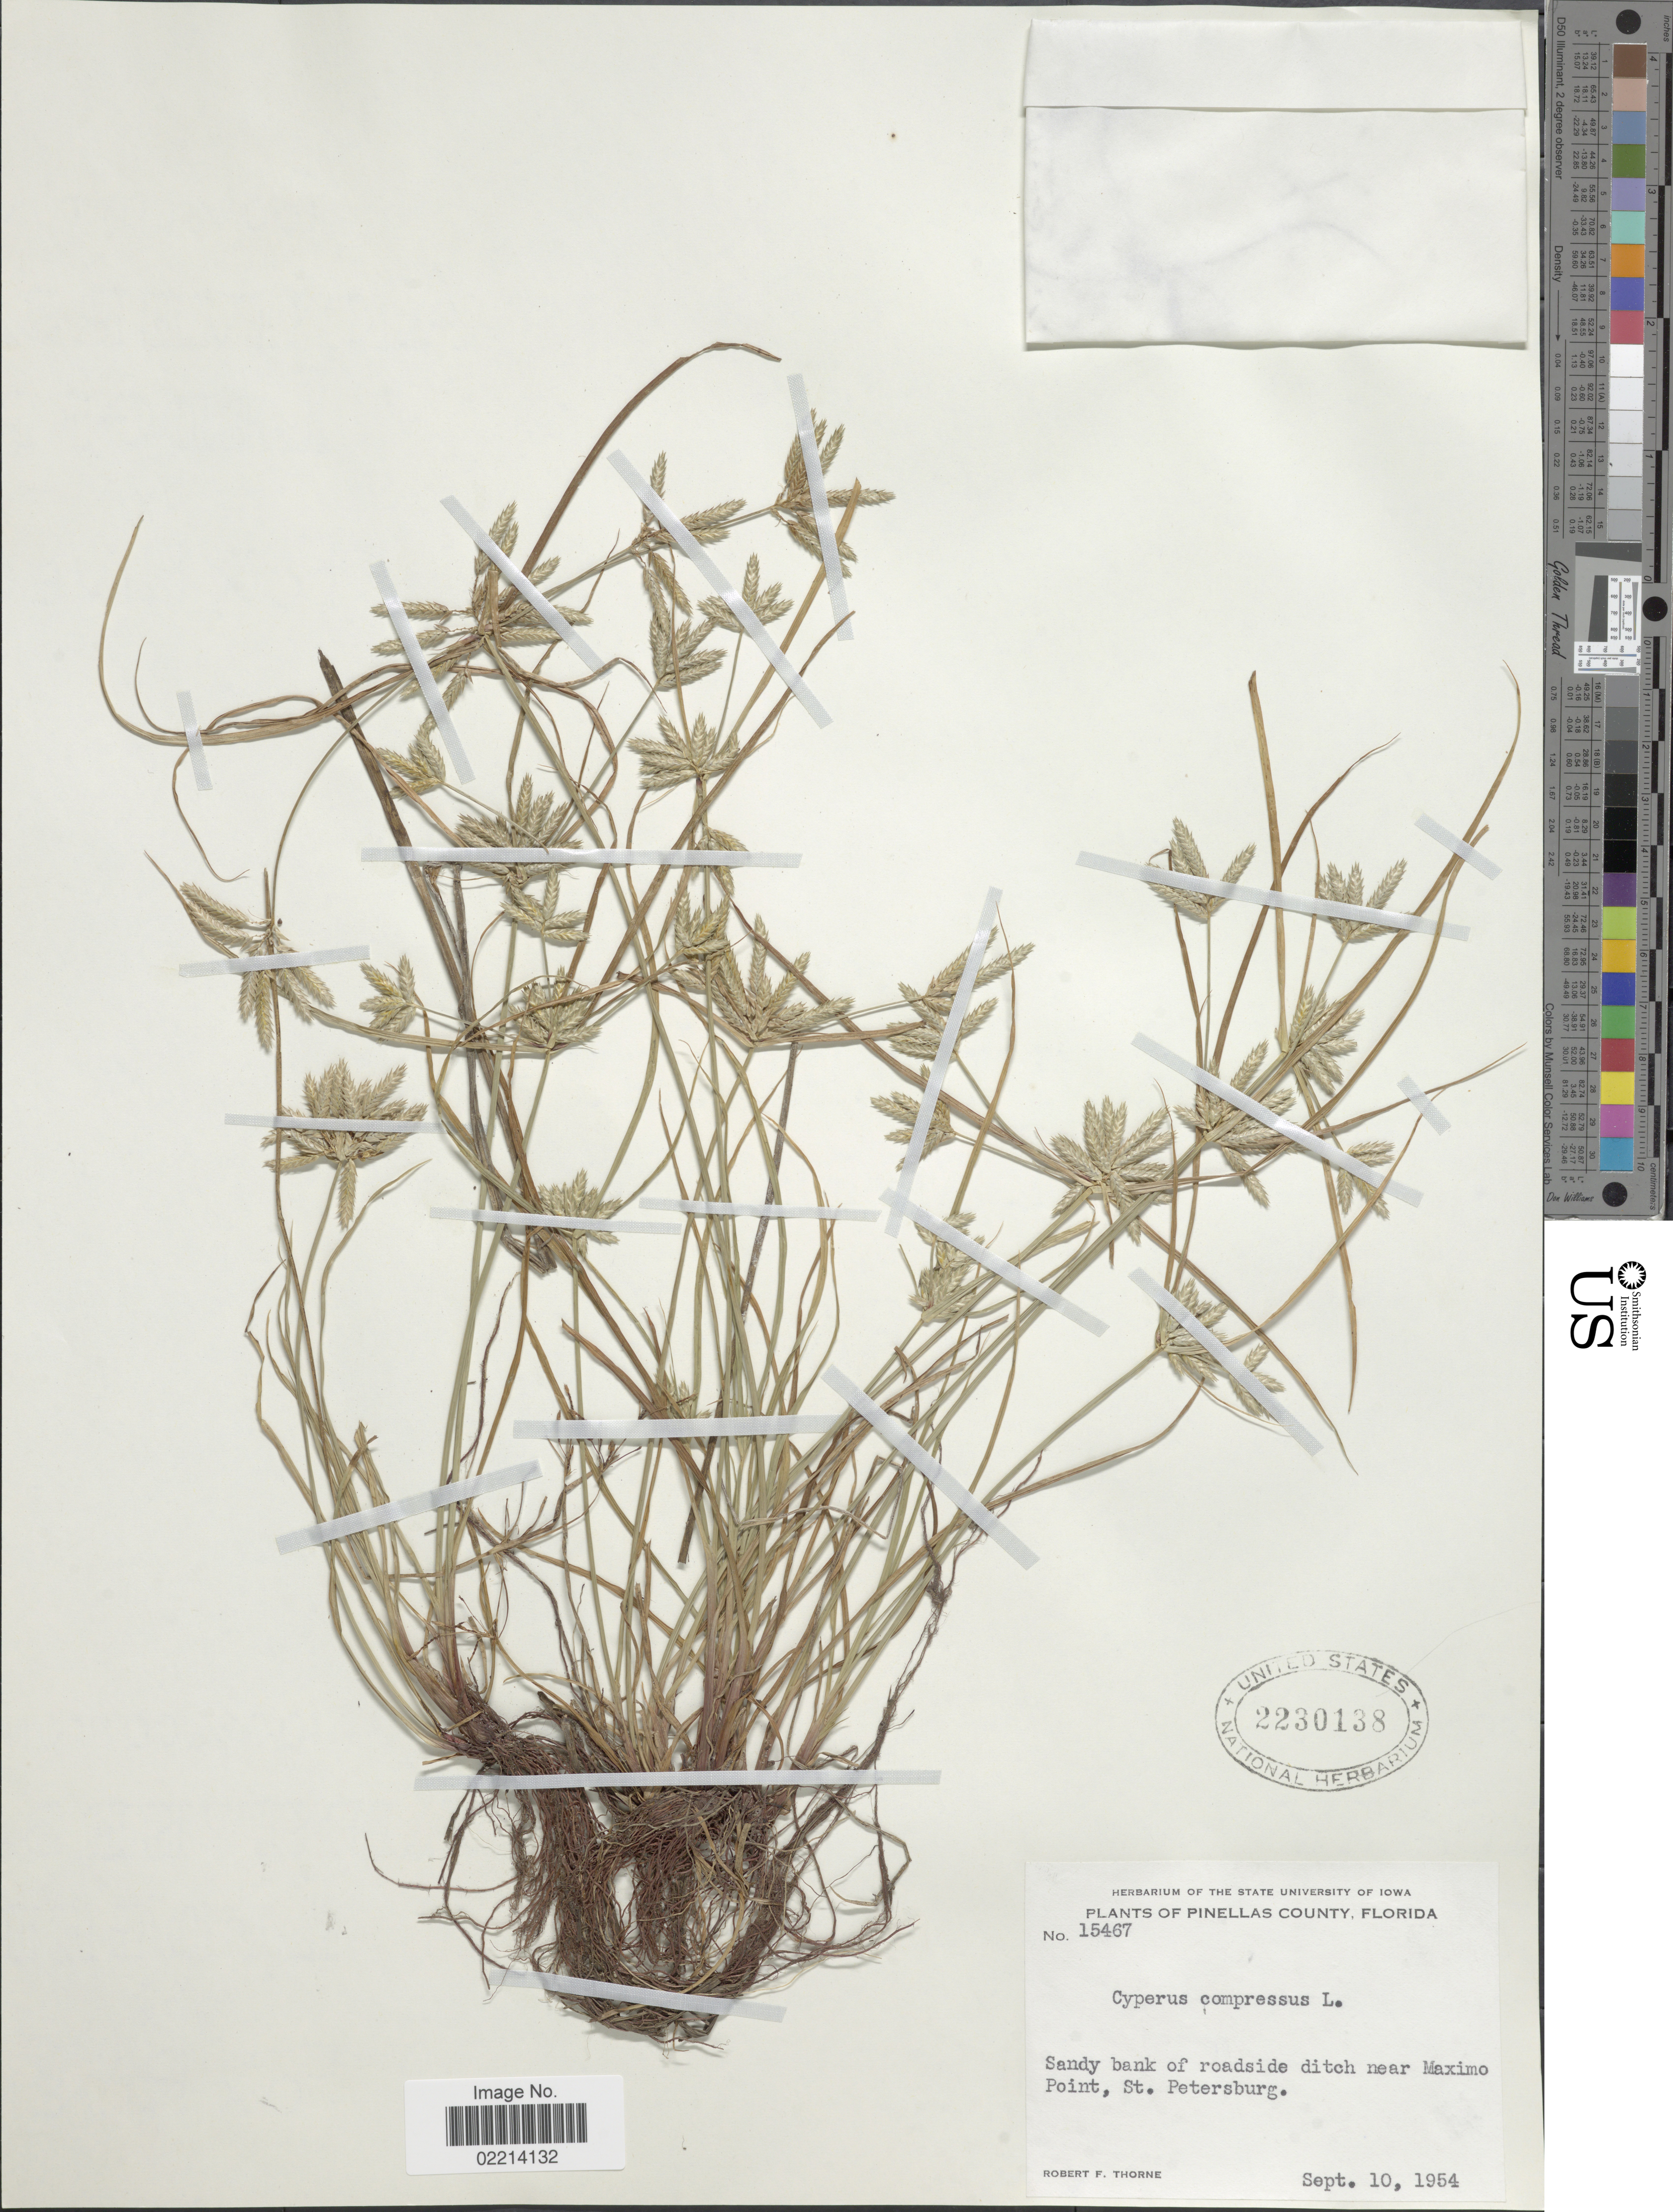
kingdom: Plantae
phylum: Tracheophyta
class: Liliopsida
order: Poales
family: Cyperaceae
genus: Cyperus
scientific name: Cyperus compressus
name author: L.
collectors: R. F. Thorne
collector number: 15467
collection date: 1954-09-10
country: United States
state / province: Florida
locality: Pinellas County. Sandy bank of roadside ditch near Maxiimo Point, St. Petersburg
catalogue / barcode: US 2230138